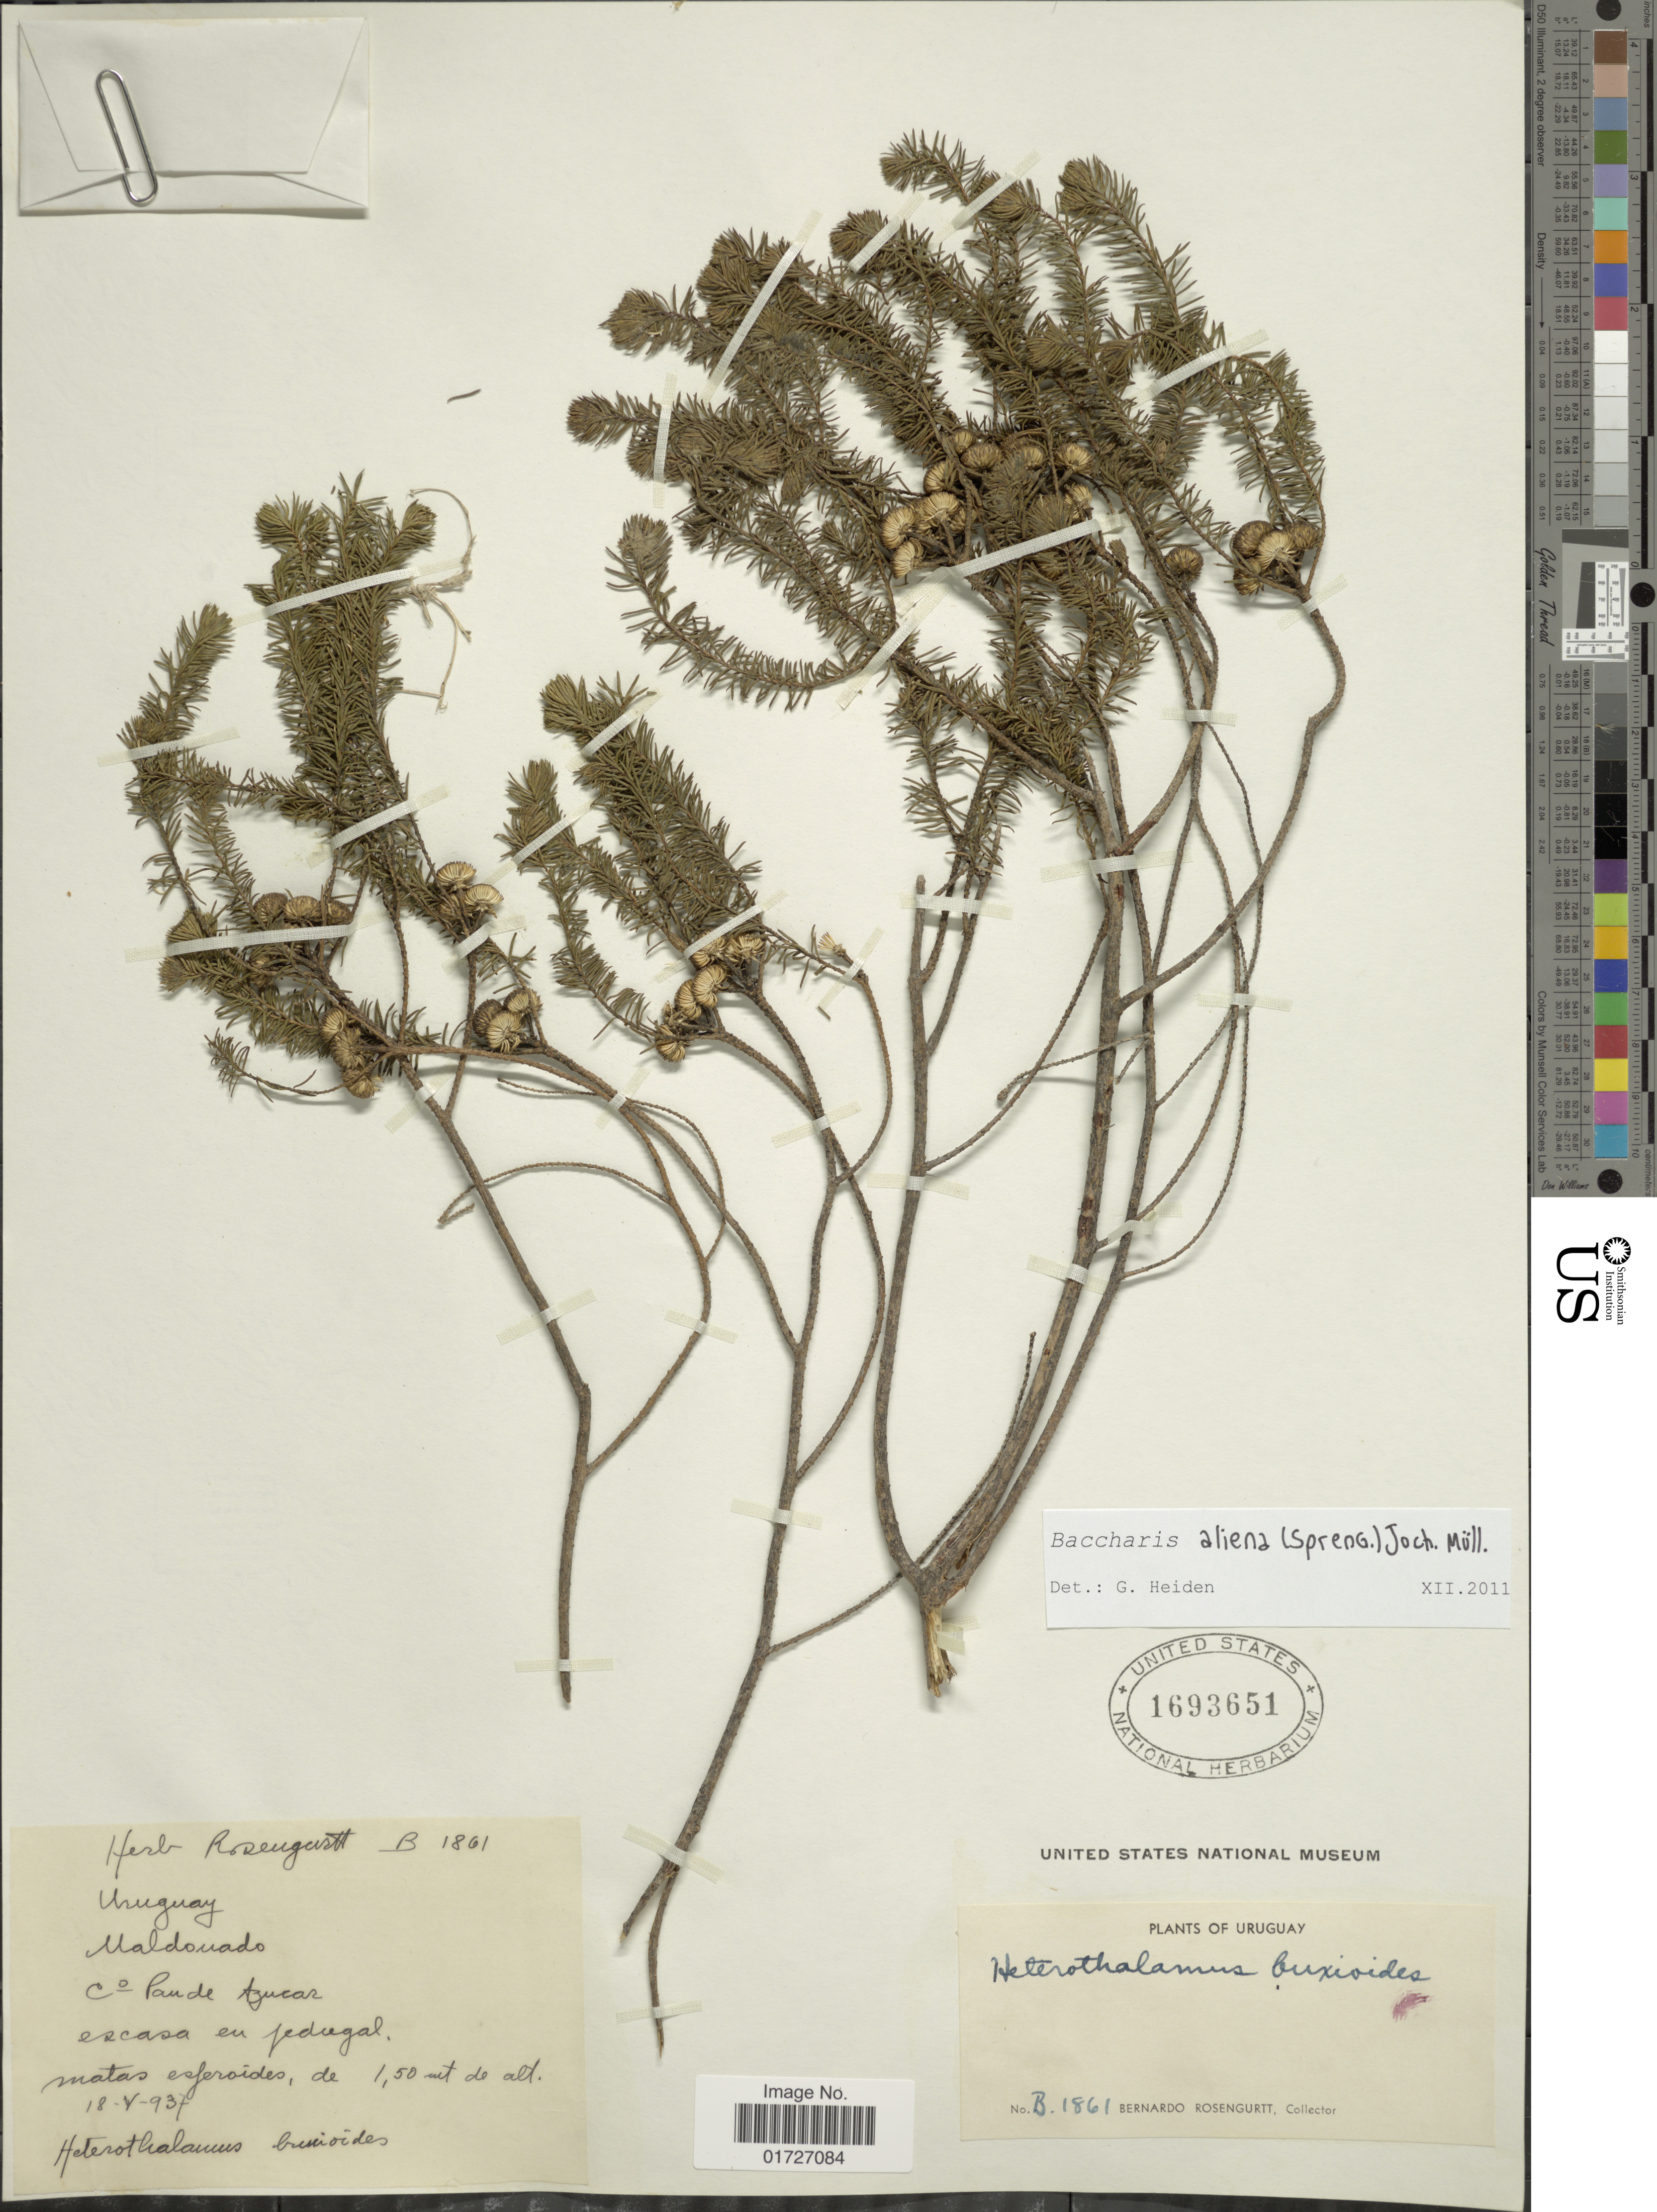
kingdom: Plantae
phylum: Tracheophyta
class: Magnoliopsida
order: Asterales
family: Asteraceae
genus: Baccharis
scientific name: Baccharis aliena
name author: (Spreng.) Joch. Müll.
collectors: B. Rosengurtt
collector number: B1861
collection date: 1937-05-18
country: Uruguay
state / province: Maldonado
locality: Cº Pande Azucar